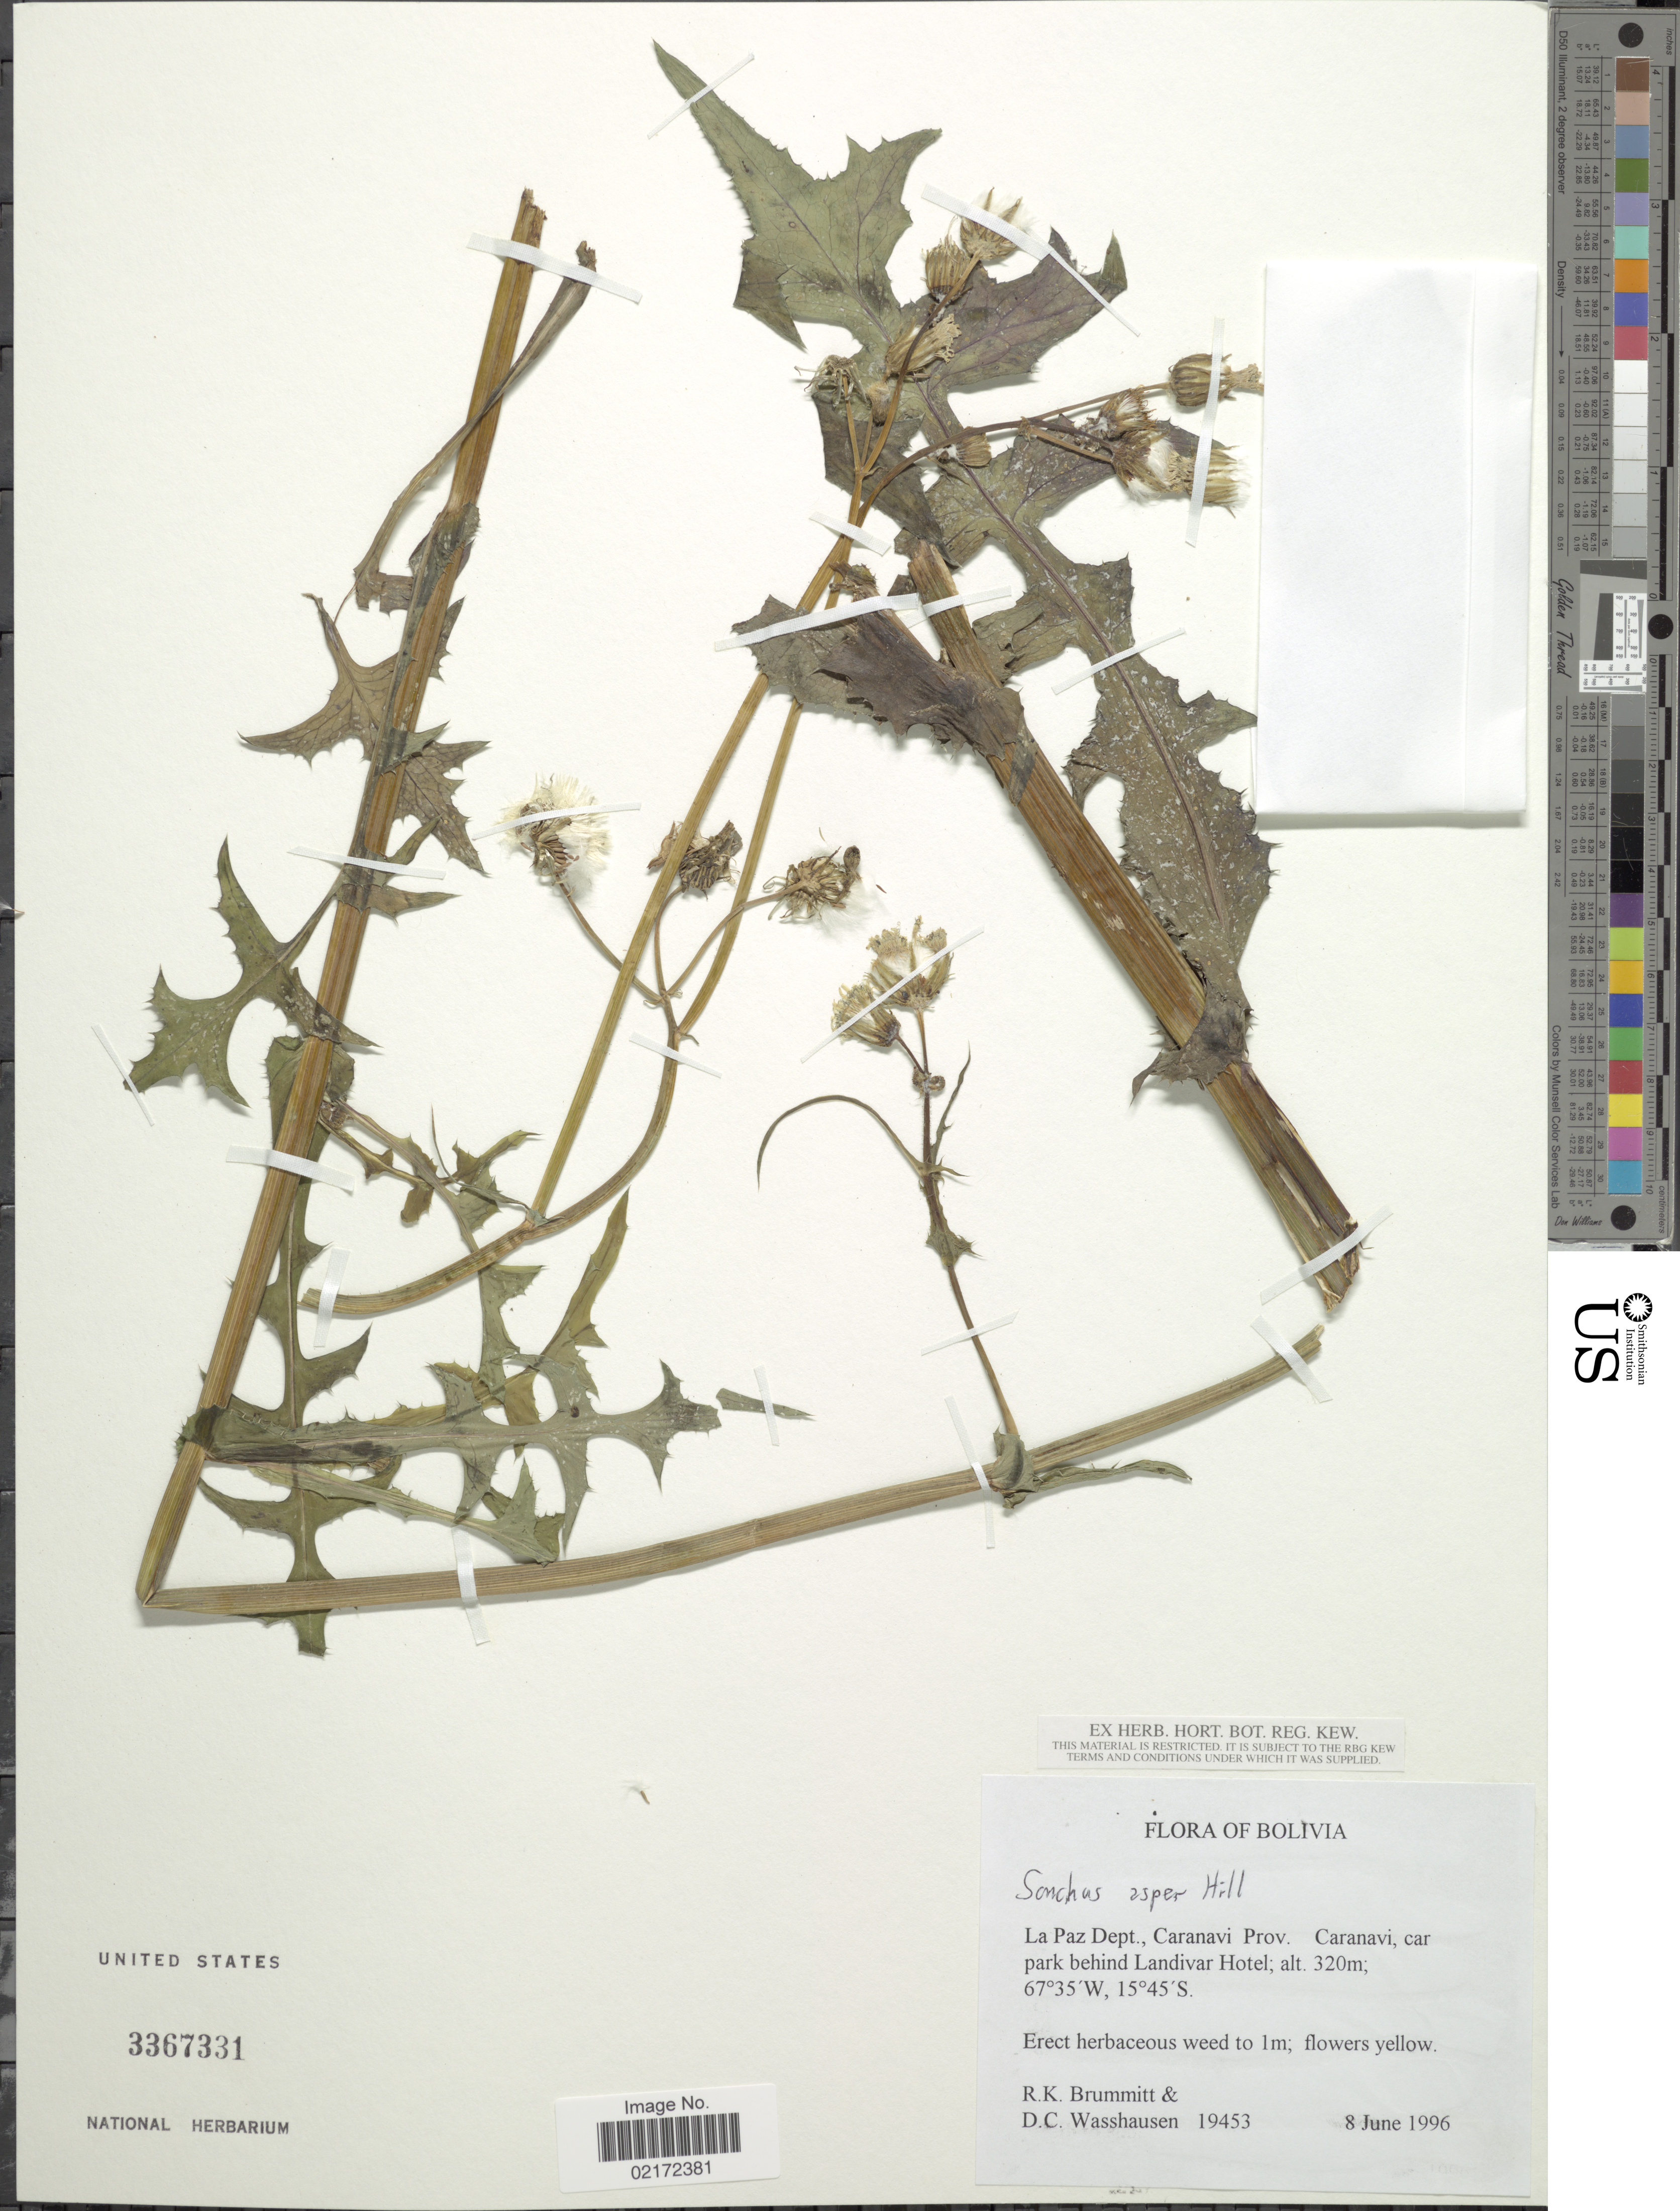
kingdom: Plantae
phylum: Tracheophyta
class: Magnoliopsida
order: Asterales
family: Asteraceae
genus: Sonchus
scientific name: Sonchus asper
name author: (L.) Hill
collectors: R. K. Brummitt & D. C. Wasshausen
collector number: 19453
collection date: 1996-06-08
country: Bolivia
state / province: La Paz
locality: La Paz Dept., Caranavi Prov. Caranavi, car park behind Landivar Hotel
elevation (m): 320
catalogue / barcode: US 3367331